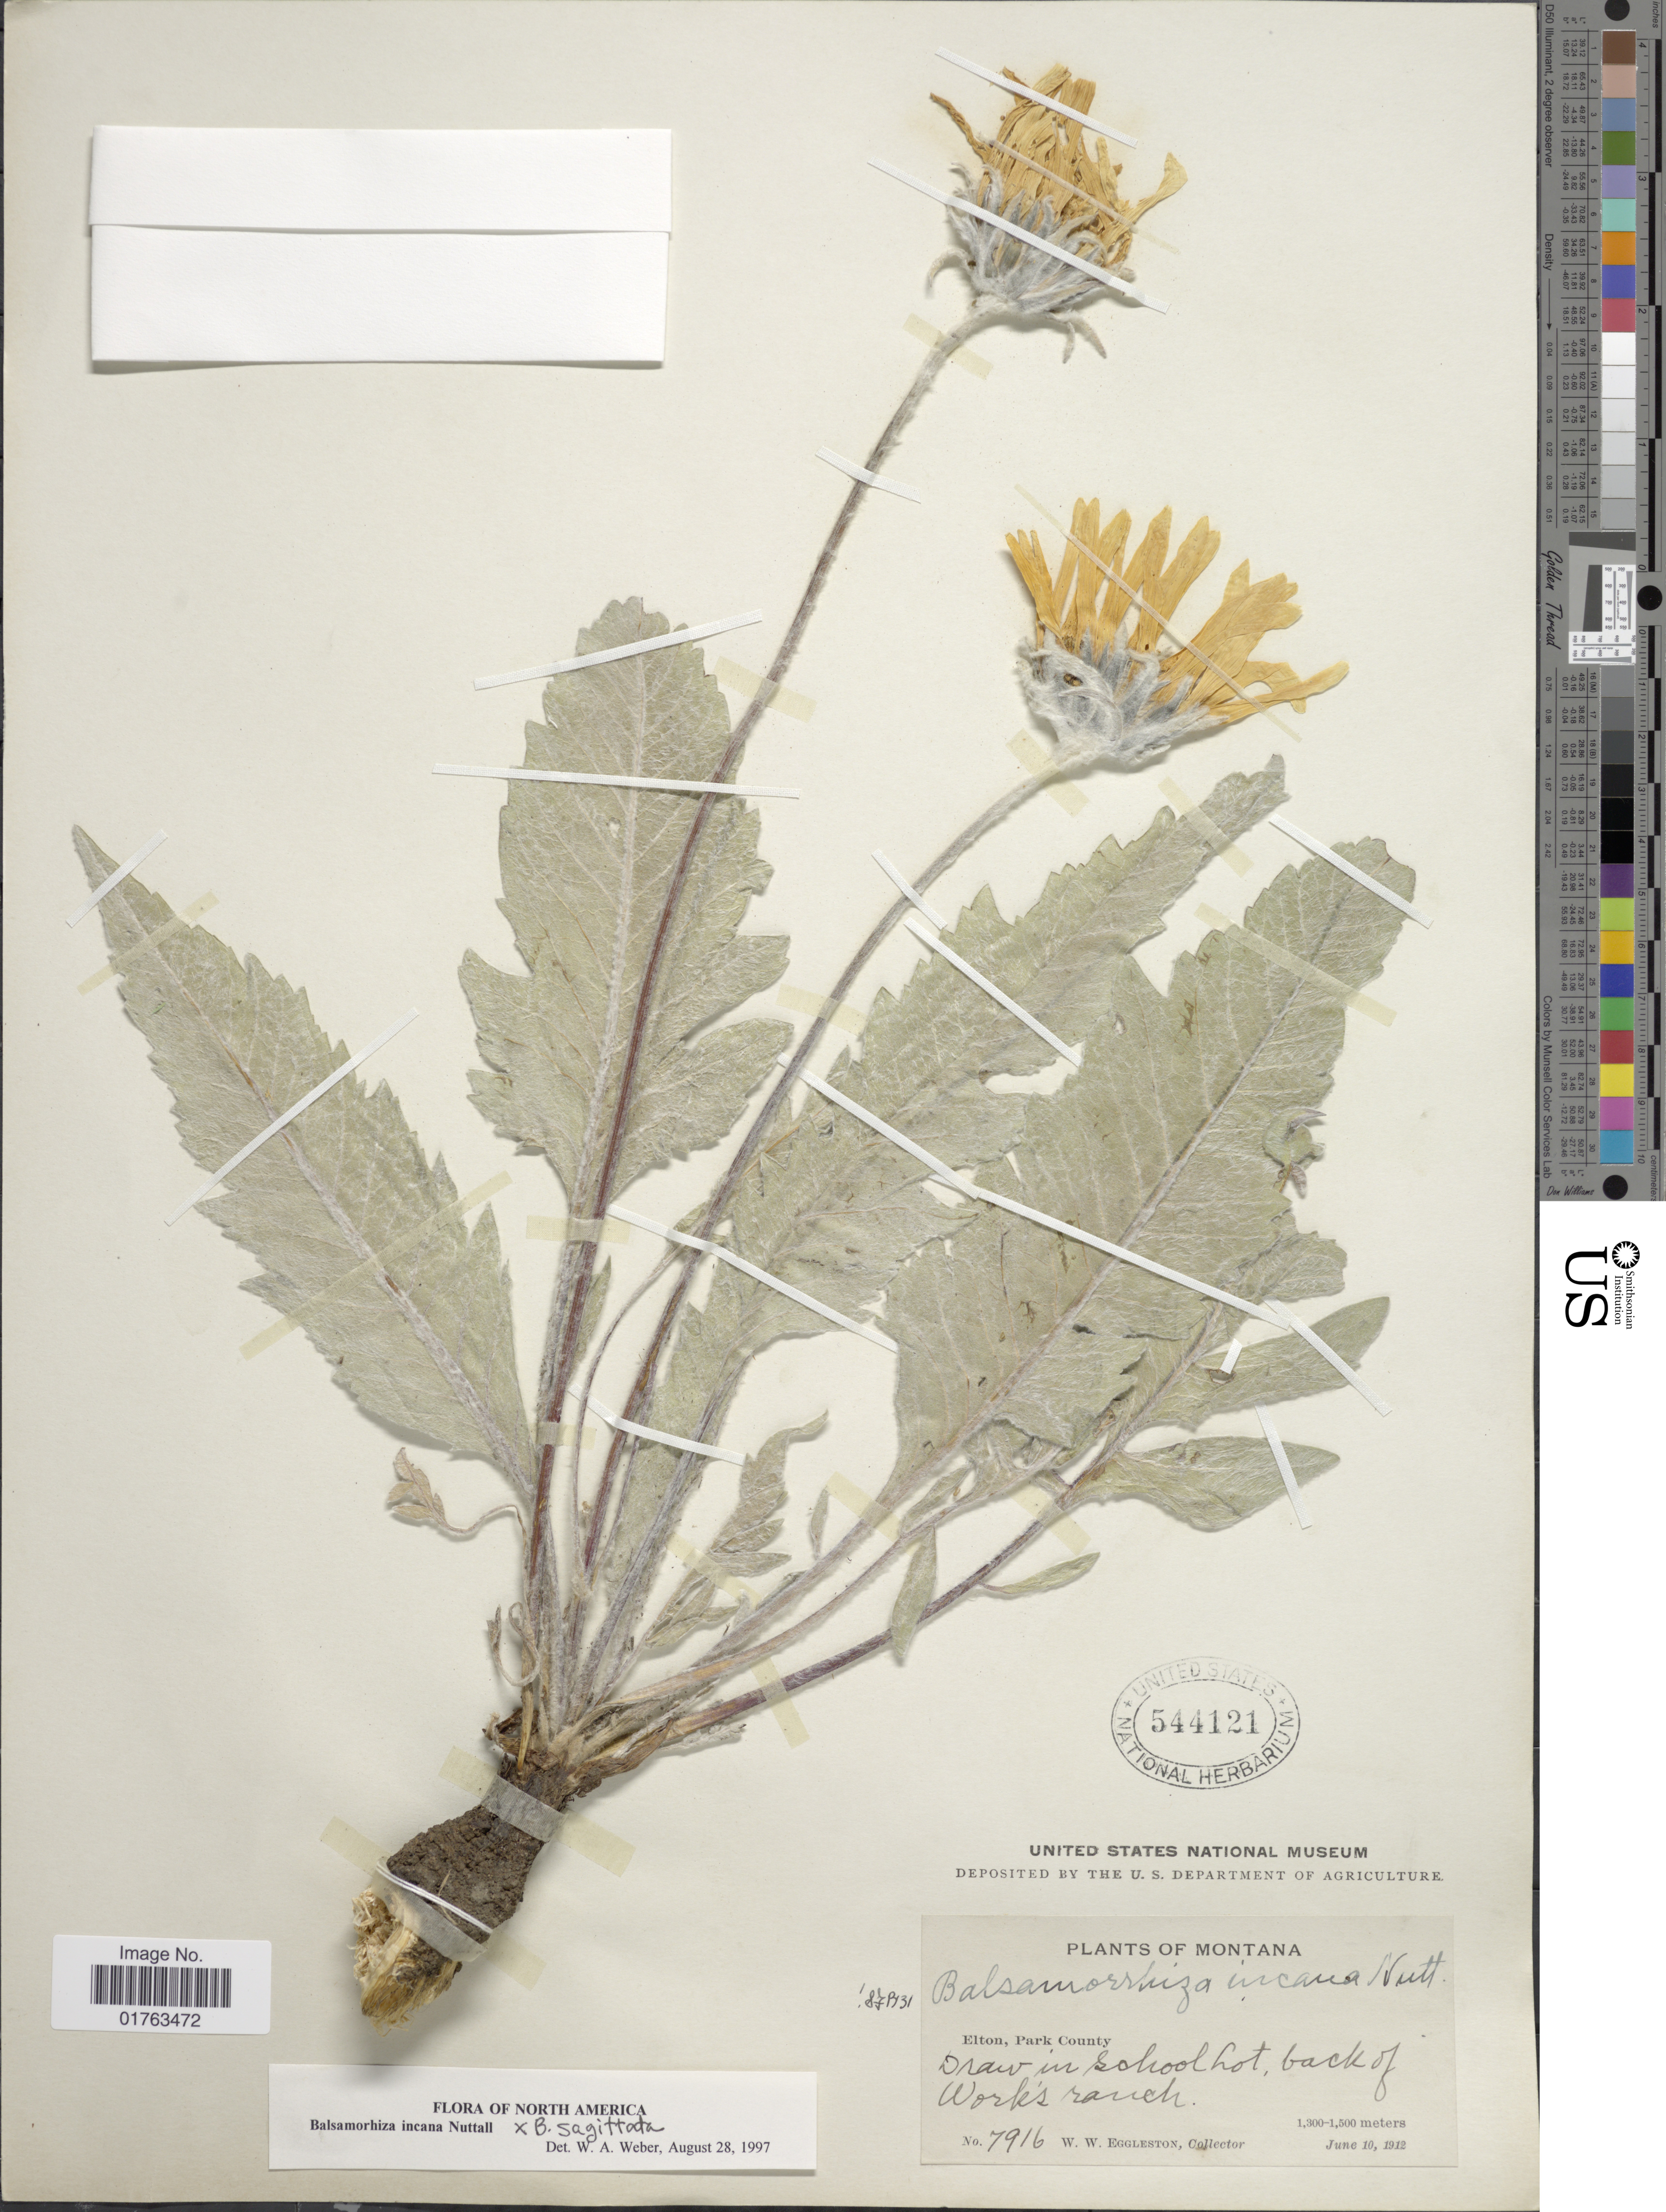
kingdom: Plantae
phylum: Tracheophyta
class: Magnoliopsida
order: Asterales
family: Asteraceae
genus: Balsamorhiza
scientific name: Balsamorhiza incana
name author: Nutt.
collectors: W. W. Eggleston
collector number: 7916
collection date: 1912-06-10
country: United States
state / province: Montana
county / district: Park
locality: Elton, Draw in school Lot, back of Work's ranch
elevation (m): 1300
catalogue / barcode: US 544121